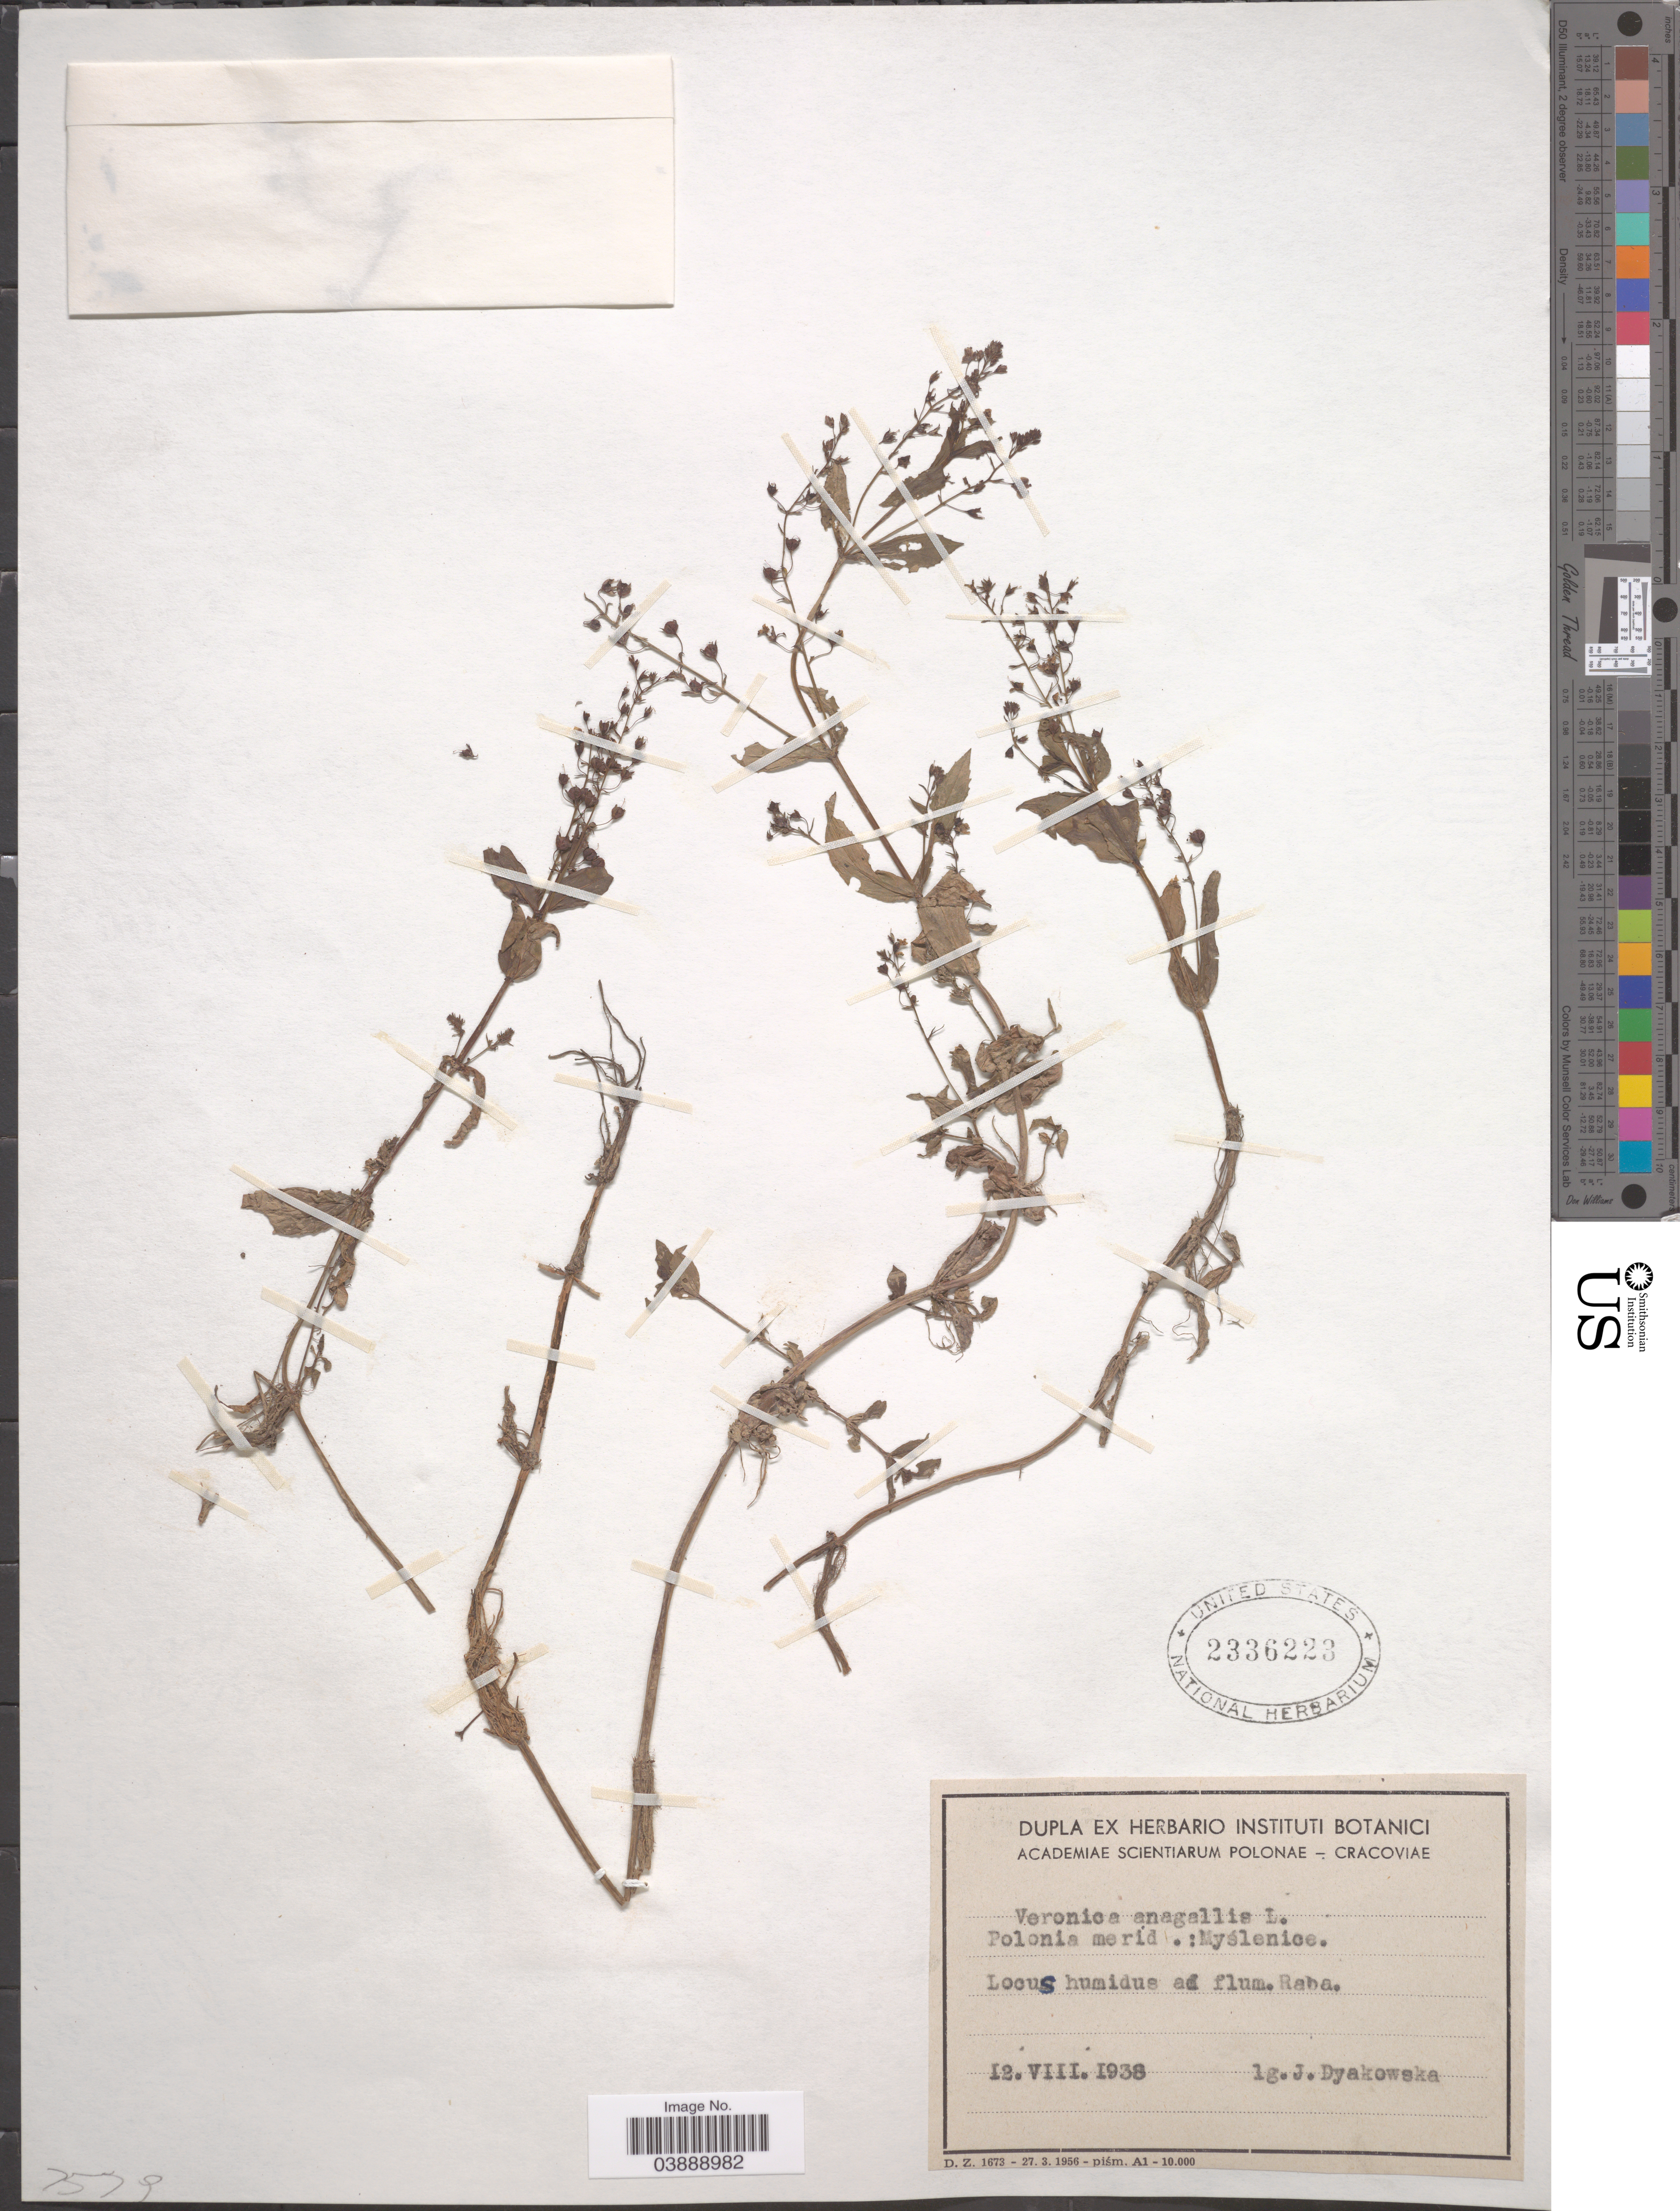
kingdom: Plantae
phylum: Tracheophyta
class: Magnoliopsida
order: Lamiales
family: Plantaginaceae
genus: Veronica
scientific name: Veronica anagallis-aquatica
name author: L.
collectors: J. Dyakowska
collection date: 1938-08-12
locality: Locus humidus ad flum. Raba.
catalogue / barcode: US 2336223